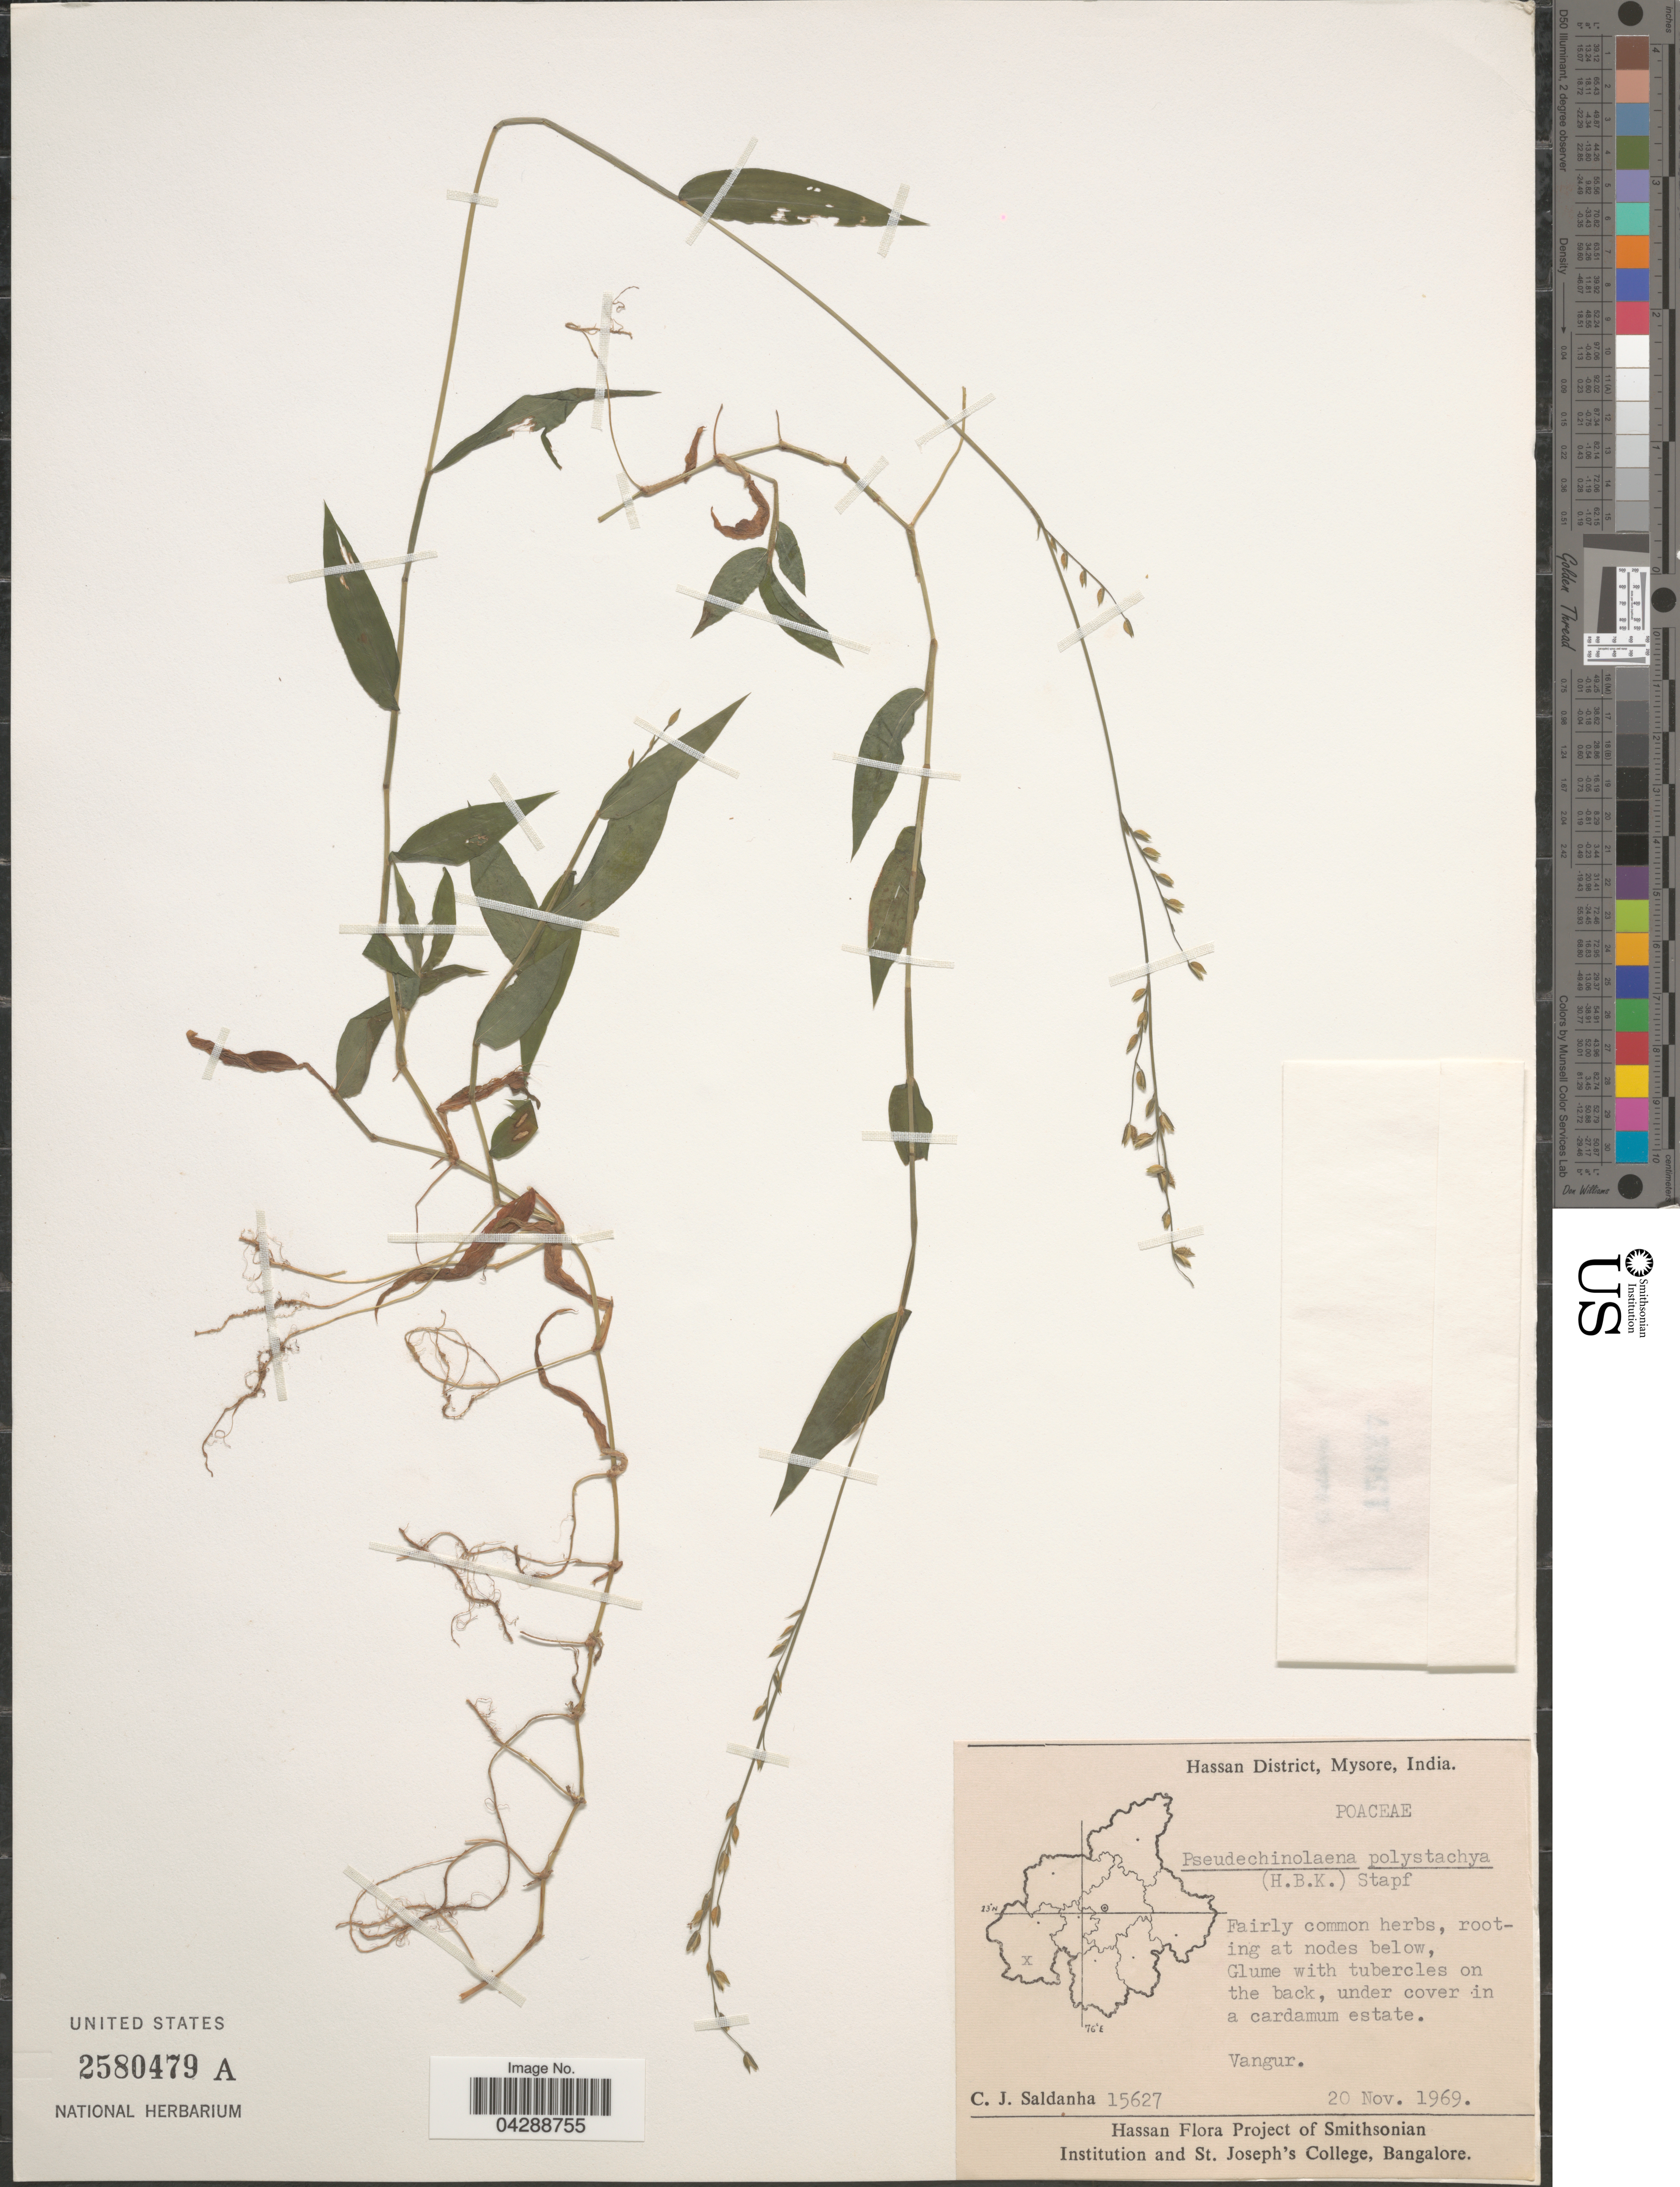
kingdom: Plantae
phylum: Tracheophyta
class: Liliopsida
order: Poales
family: Poaceae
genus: Pseudechinolaena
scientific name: Pseudechinolaena polystachya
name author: (Kunth) Stapf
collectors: C. J. Saldanha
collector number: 15627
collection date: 1969-11-20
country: India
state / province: Karnataka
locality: Hassan District, Mysore. Vangur.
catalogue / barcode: US 2580479A